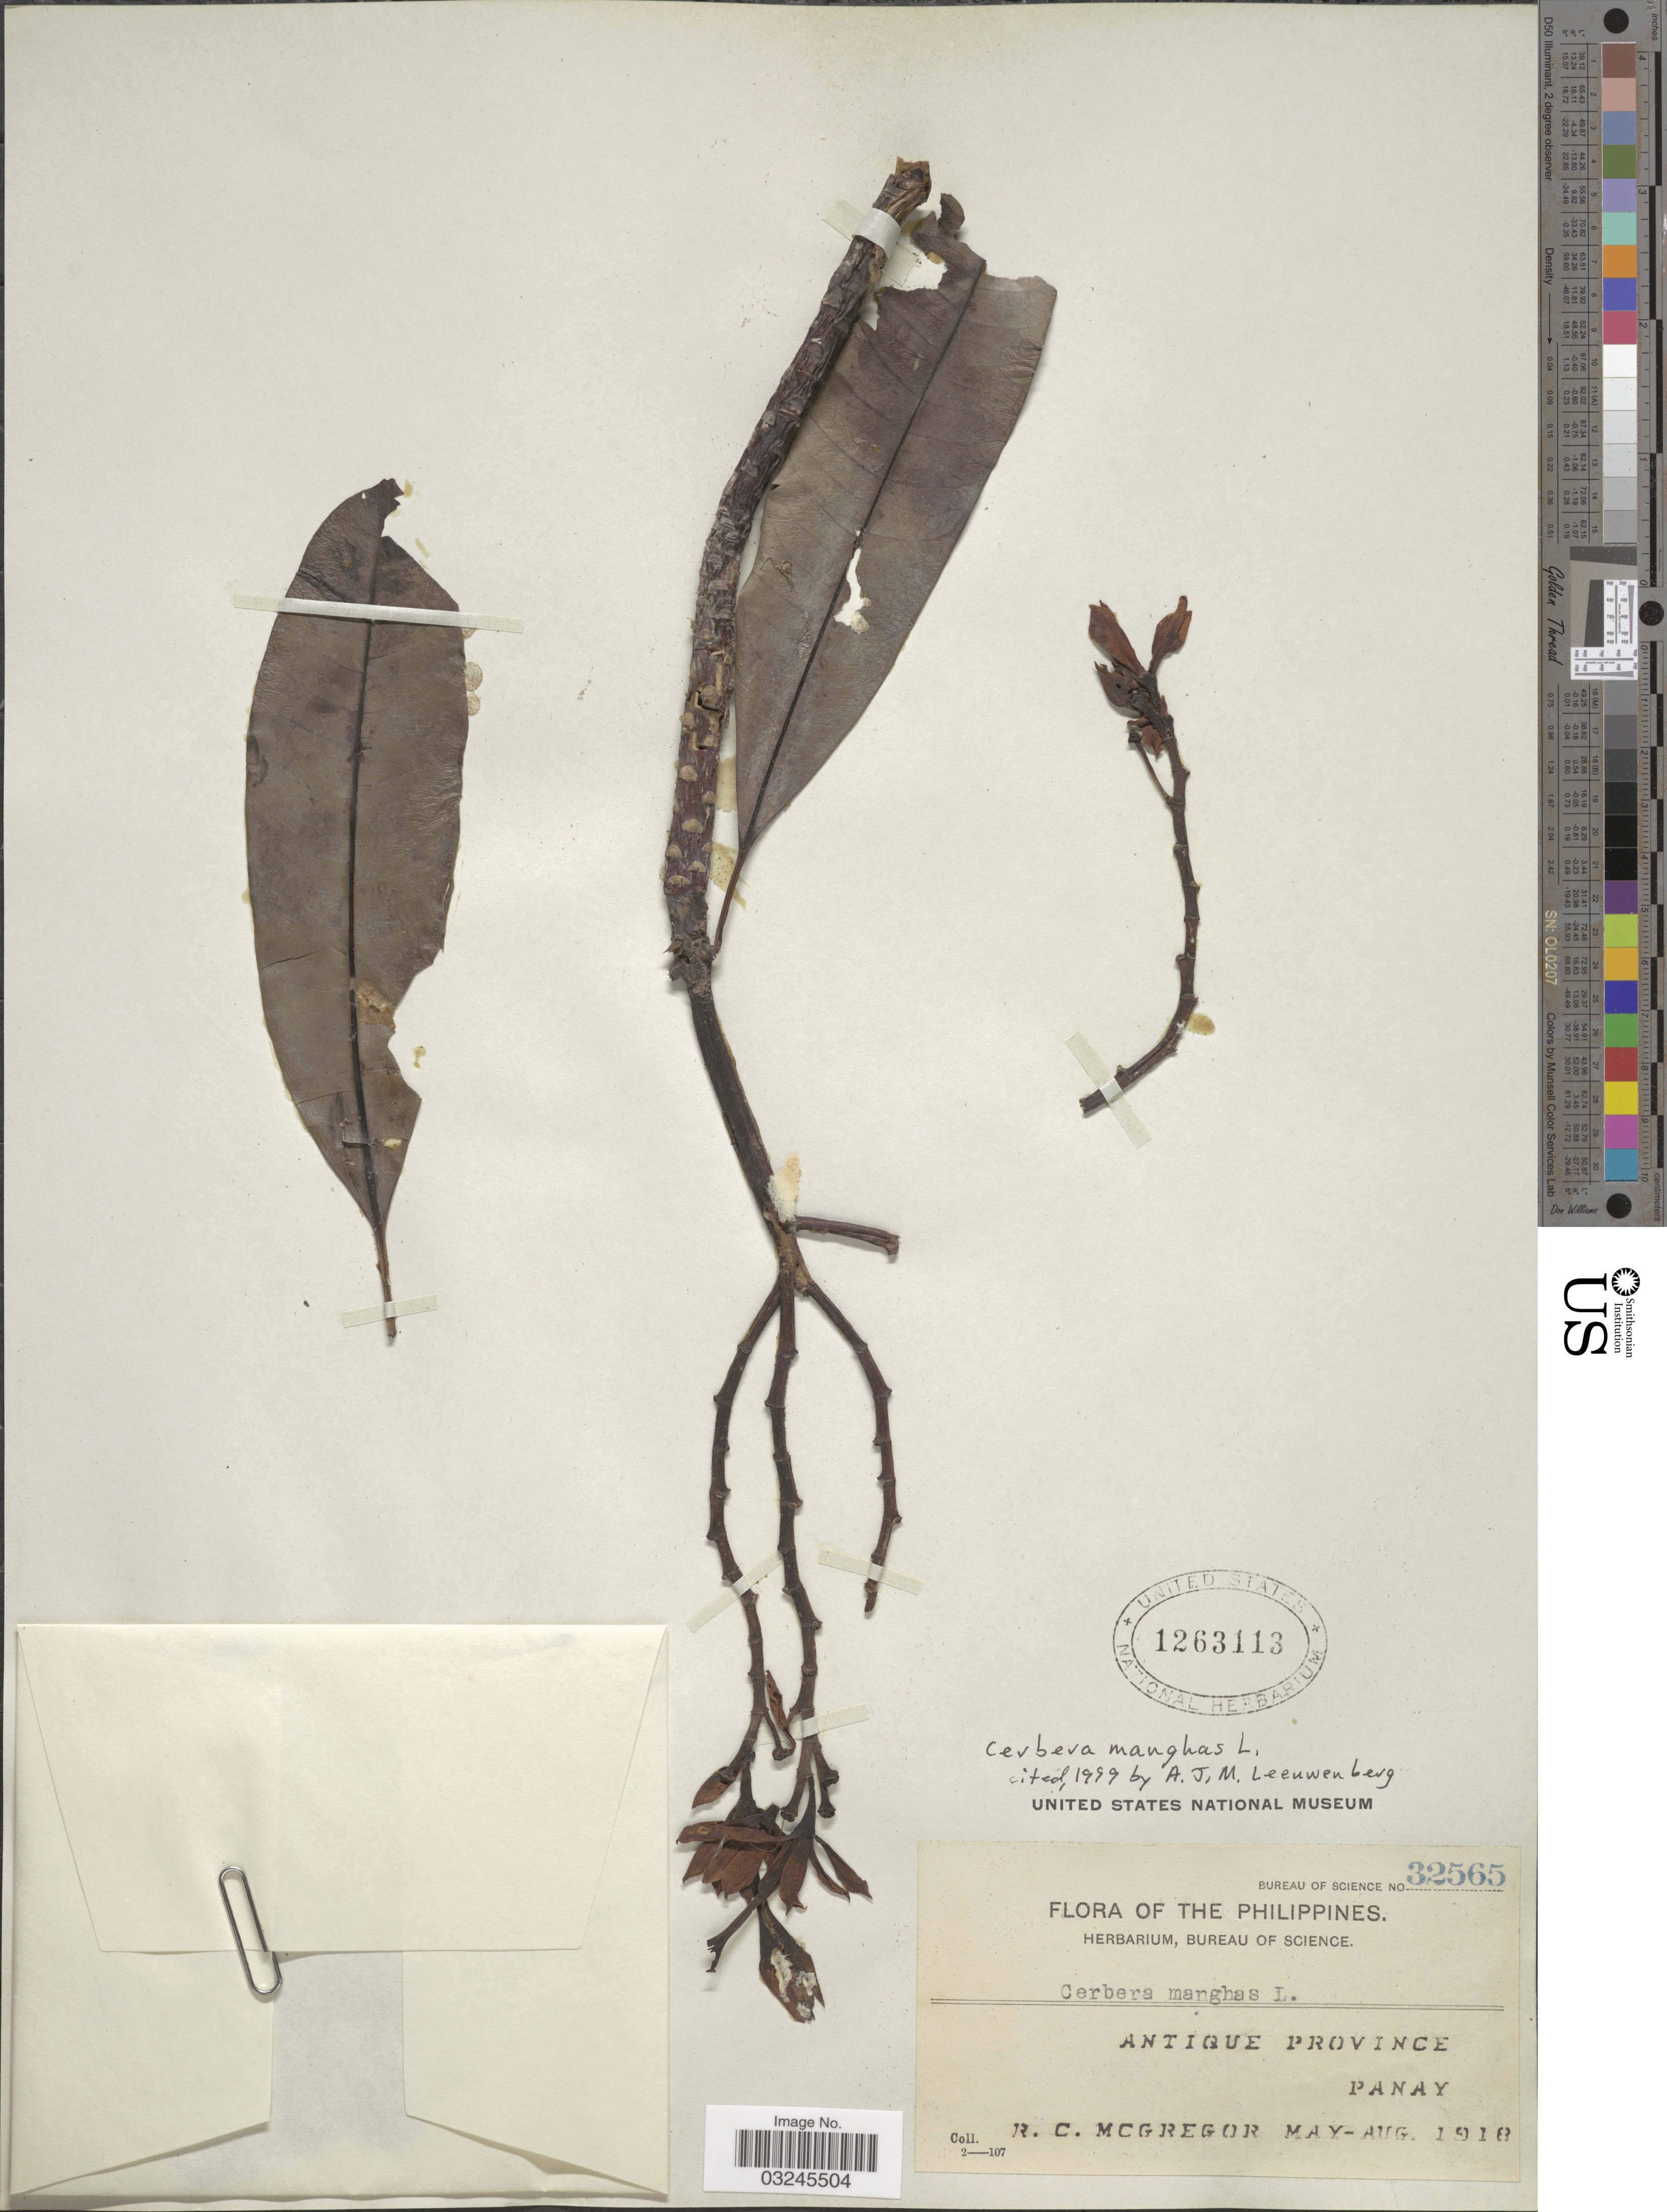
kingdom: Plantae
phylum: Tracheophyta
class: Magnoliopsida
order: Gentianales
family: Apocynaceae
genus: Cerbera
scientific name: Cerbera manghas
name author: L.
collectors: R. C. McGregor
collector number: Bureau of Science 32565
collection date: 1918-05/1918-08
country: Philippines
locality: Antique Province. Panay.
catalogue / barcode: US 1263113